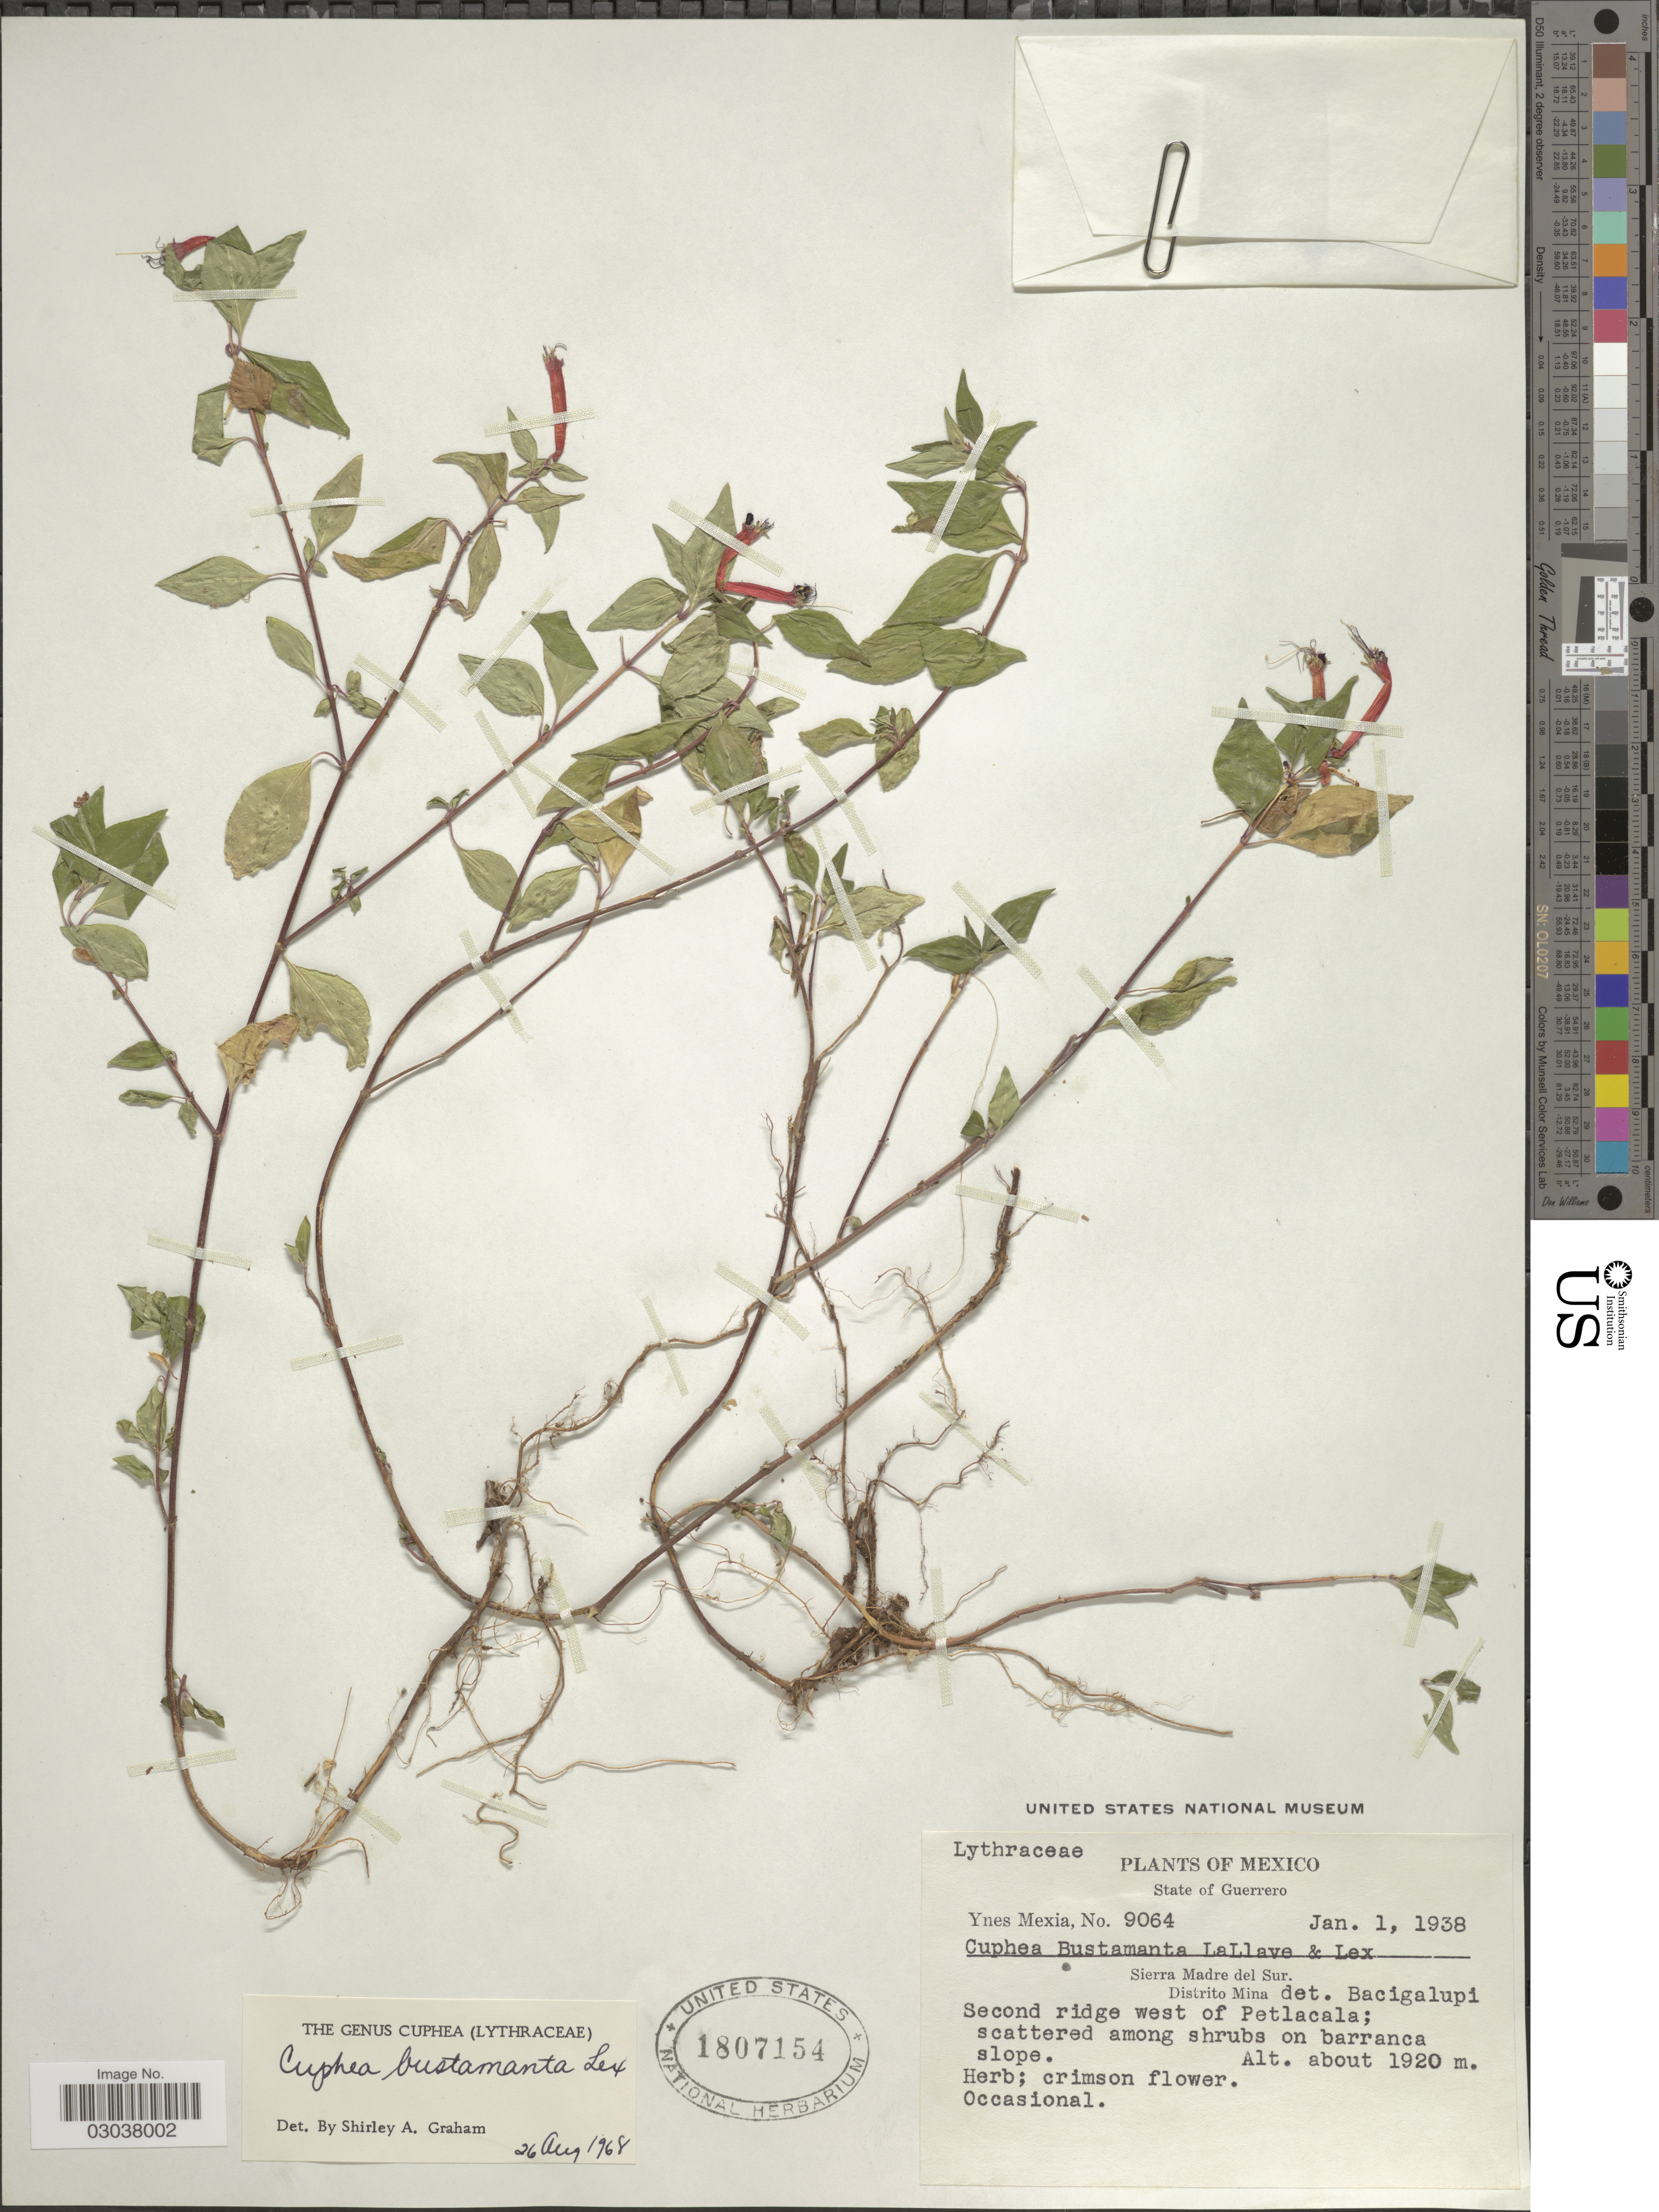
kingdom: Plantae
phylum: Tracheophyta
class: Magnoliopsida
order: Myrtales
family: Lythraceae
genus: Cuphea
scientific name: Cuphea bustamanta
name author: Lex.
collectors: Y. Mexia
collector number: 9064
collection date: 1938-01-01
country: Mexico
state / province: Guerrero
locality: Sierra Madre del Sur. Distrito Mina. Second ridge west of Petlacala.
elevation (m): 1920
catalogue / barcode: US 1807154